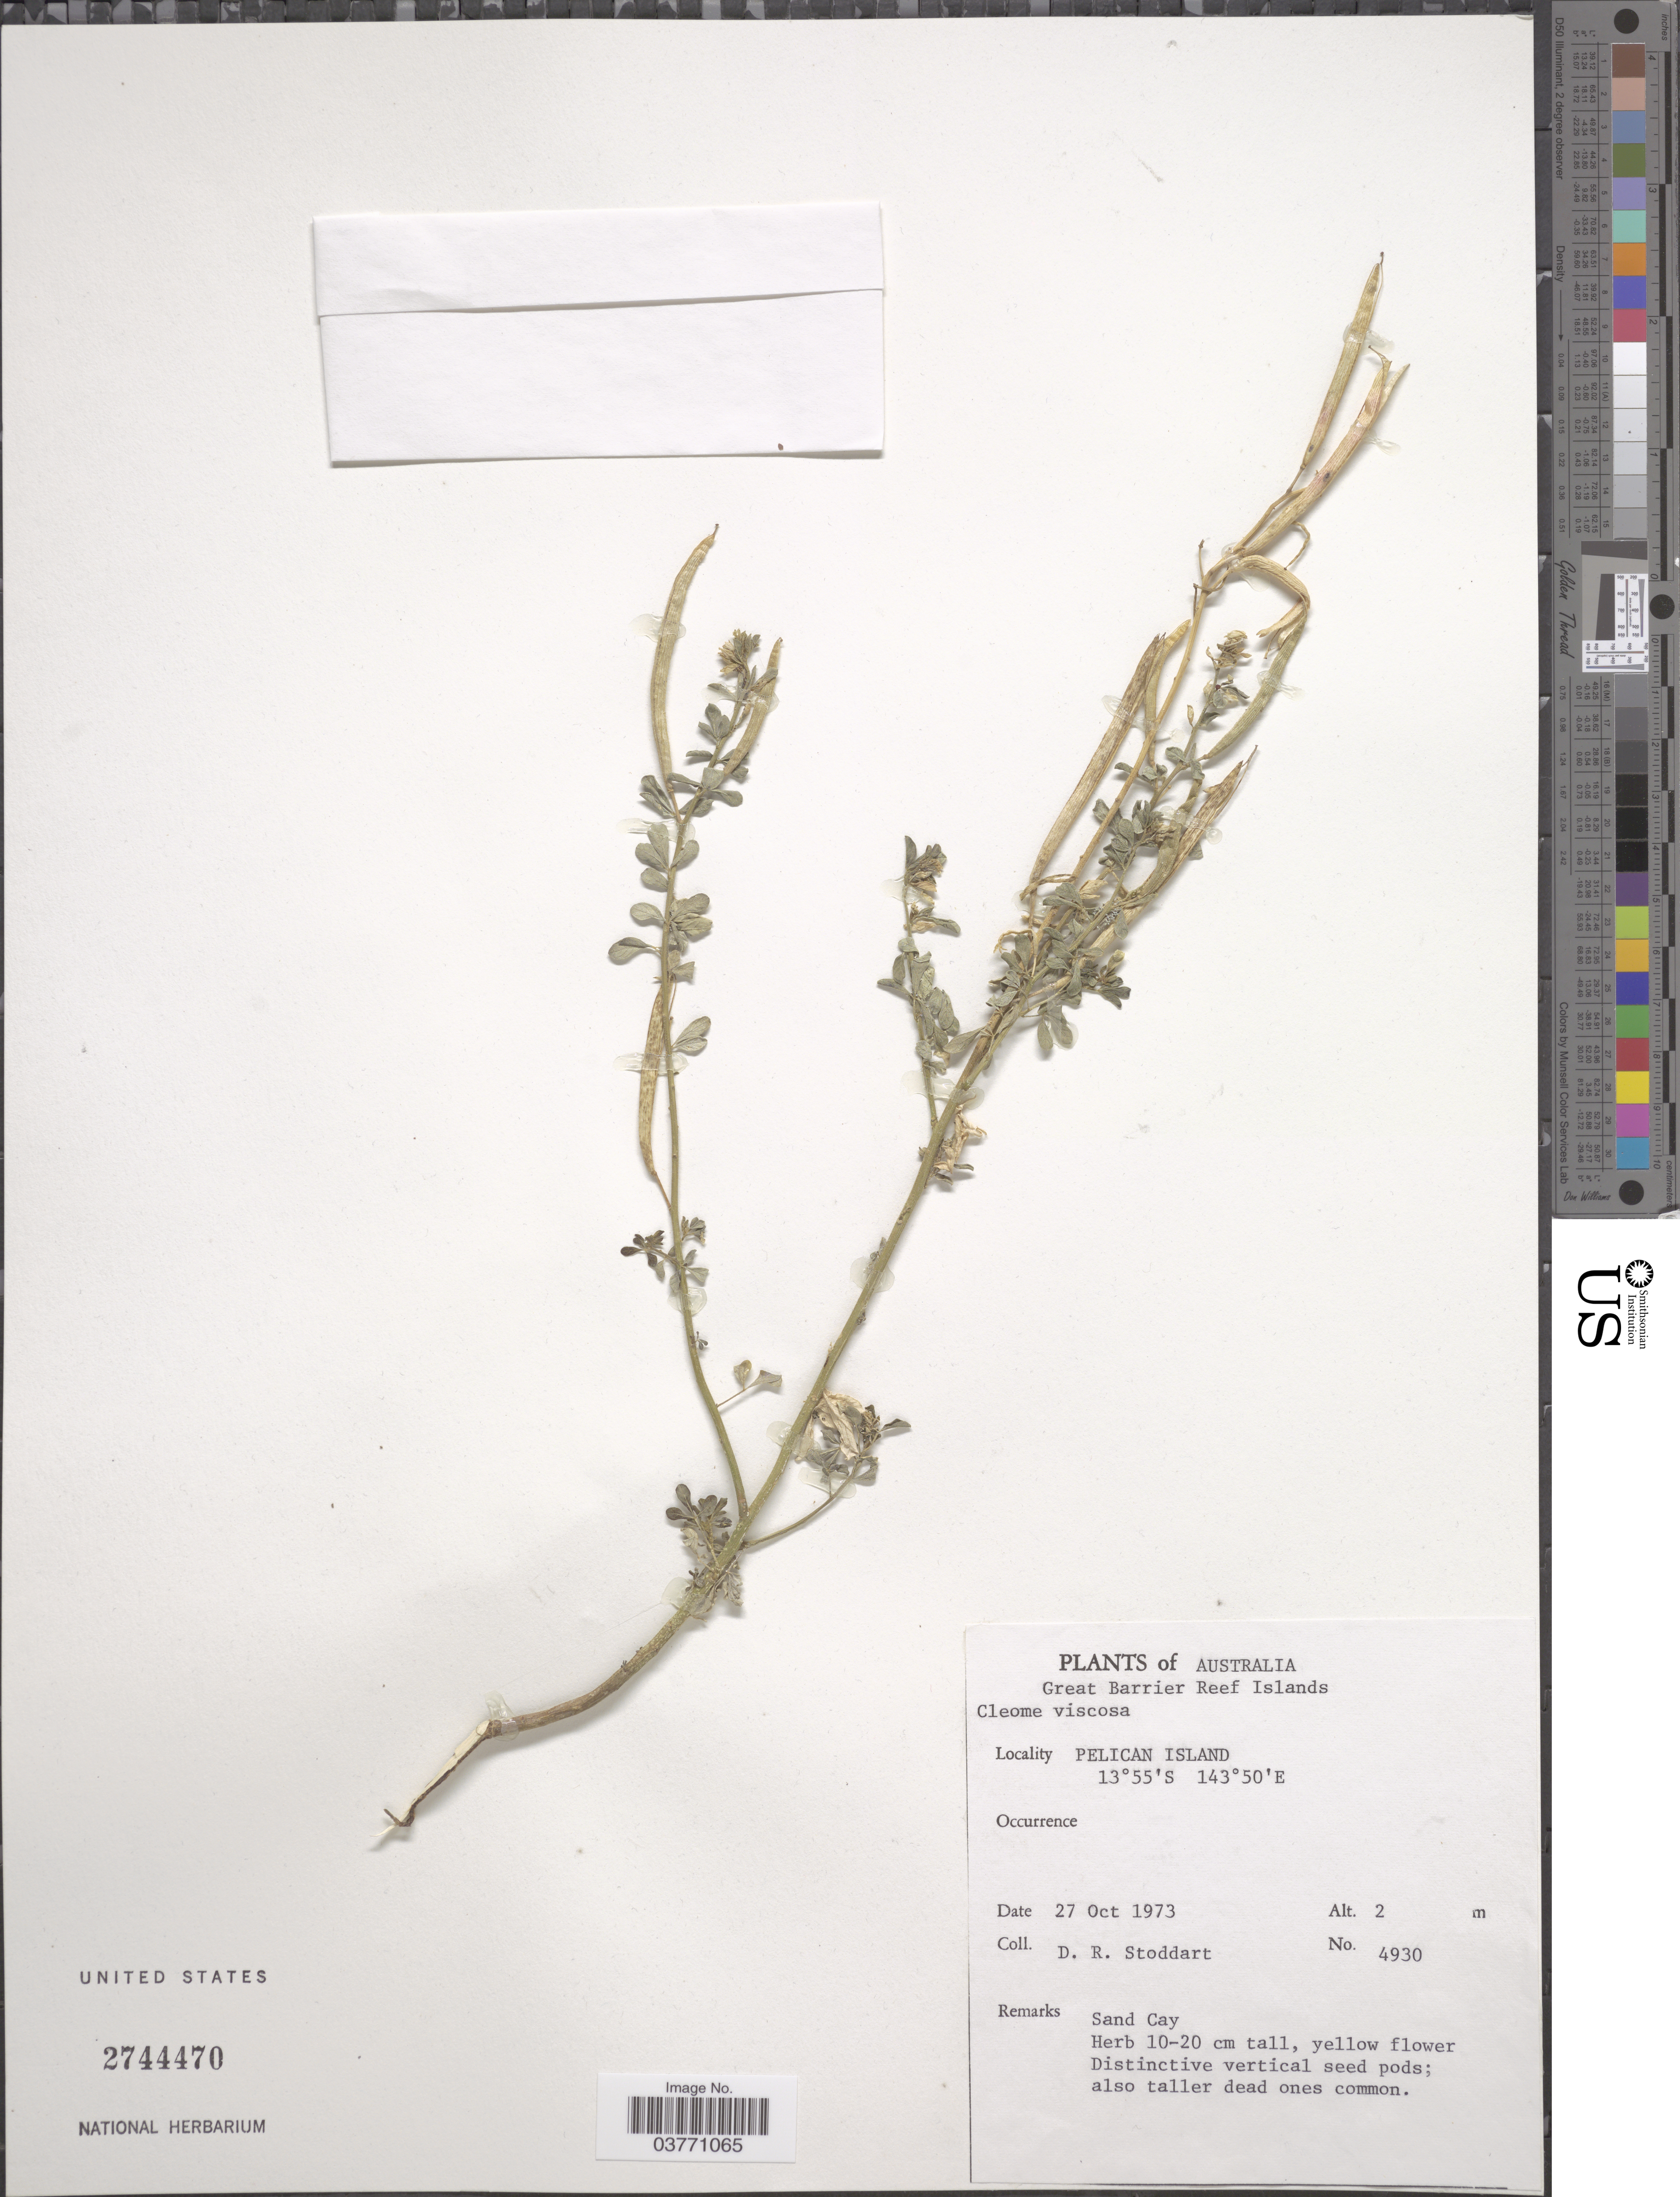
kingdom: Plantae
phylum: Tracheophyta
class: Magnoliopsida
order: Brassicales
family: Cleomaceae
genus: Arivela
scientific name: Arivela viscosa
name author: (L.) Raf.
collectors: D. R. Stoddart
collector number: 4930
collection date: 1973-10-27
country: Australia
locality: Great Barrier Reef Islands. Pelican Island.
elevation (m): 2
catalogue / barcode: US 2744470